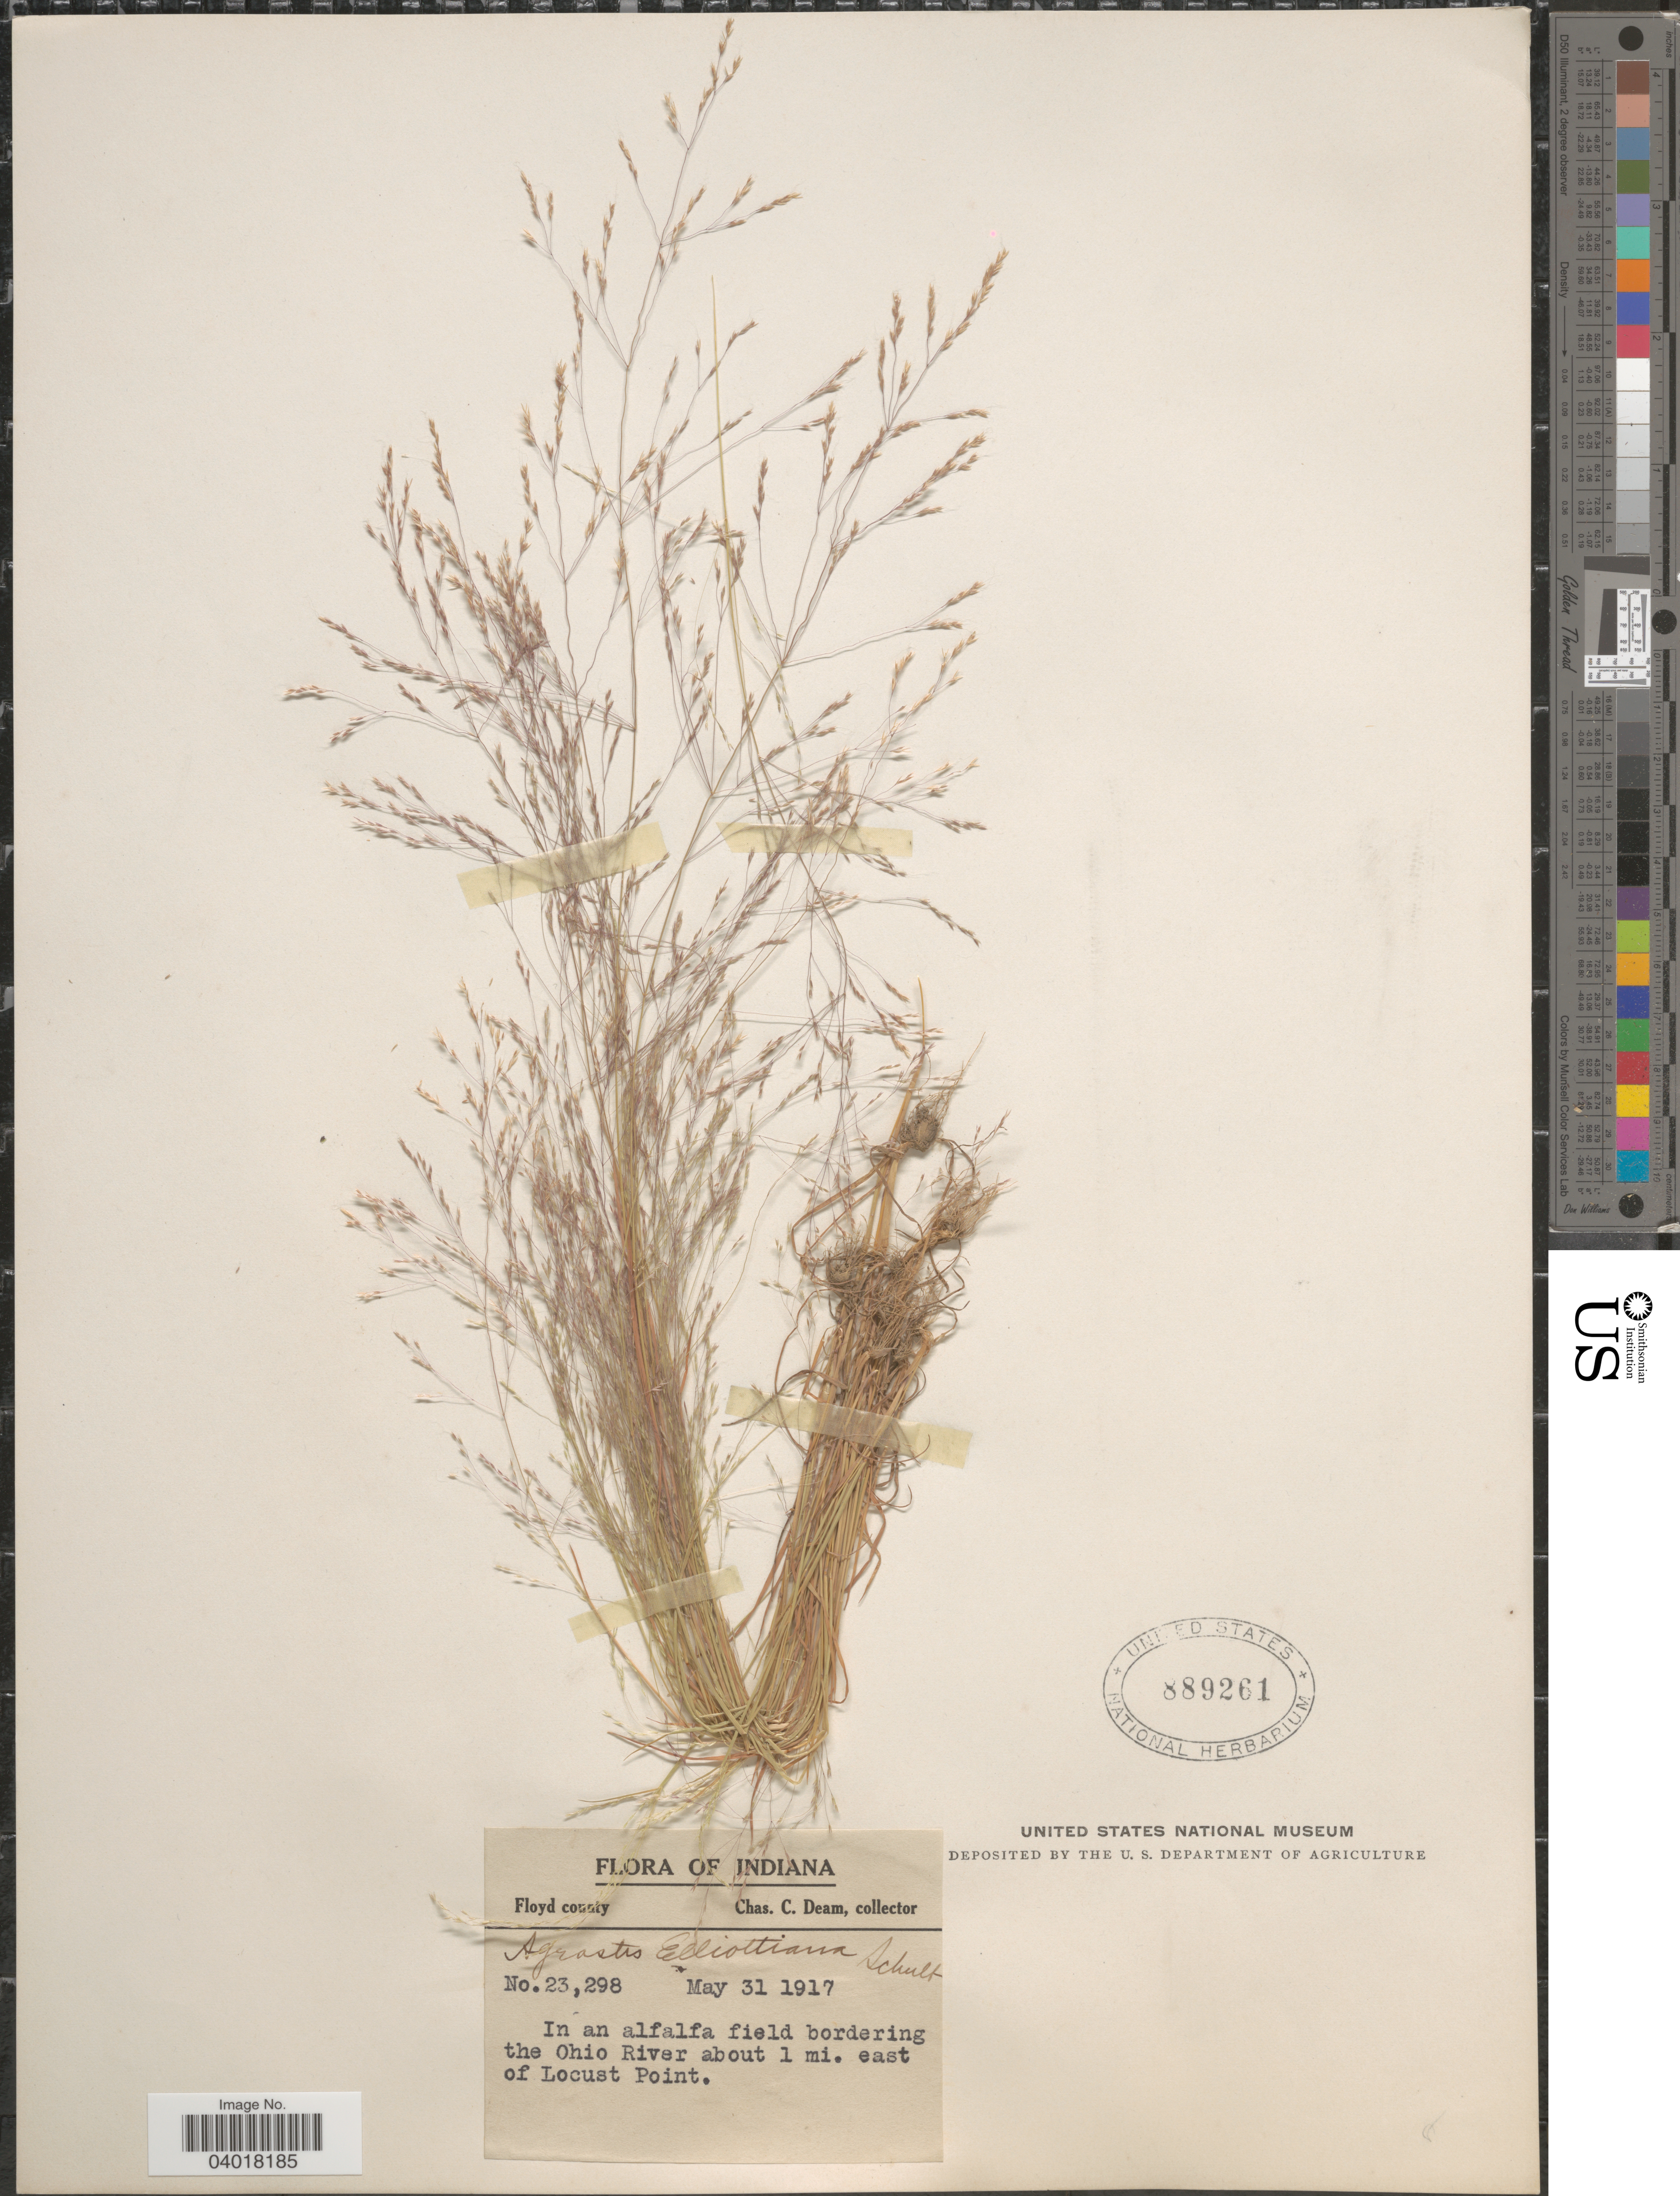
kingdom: Plantae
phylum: Tracheophyta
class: Liliopsida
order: Poales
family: Poaceae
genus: Agrostis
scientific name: Agrostis elliottiana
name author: Schult.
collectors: C. C. Deam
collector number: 23298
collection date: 1917-05-31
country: United States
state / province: Indiana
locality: Floyd county. In an alfalfa field bordering the Ohio River about 1 mi. east of Locust Point.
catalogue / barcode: US 889261